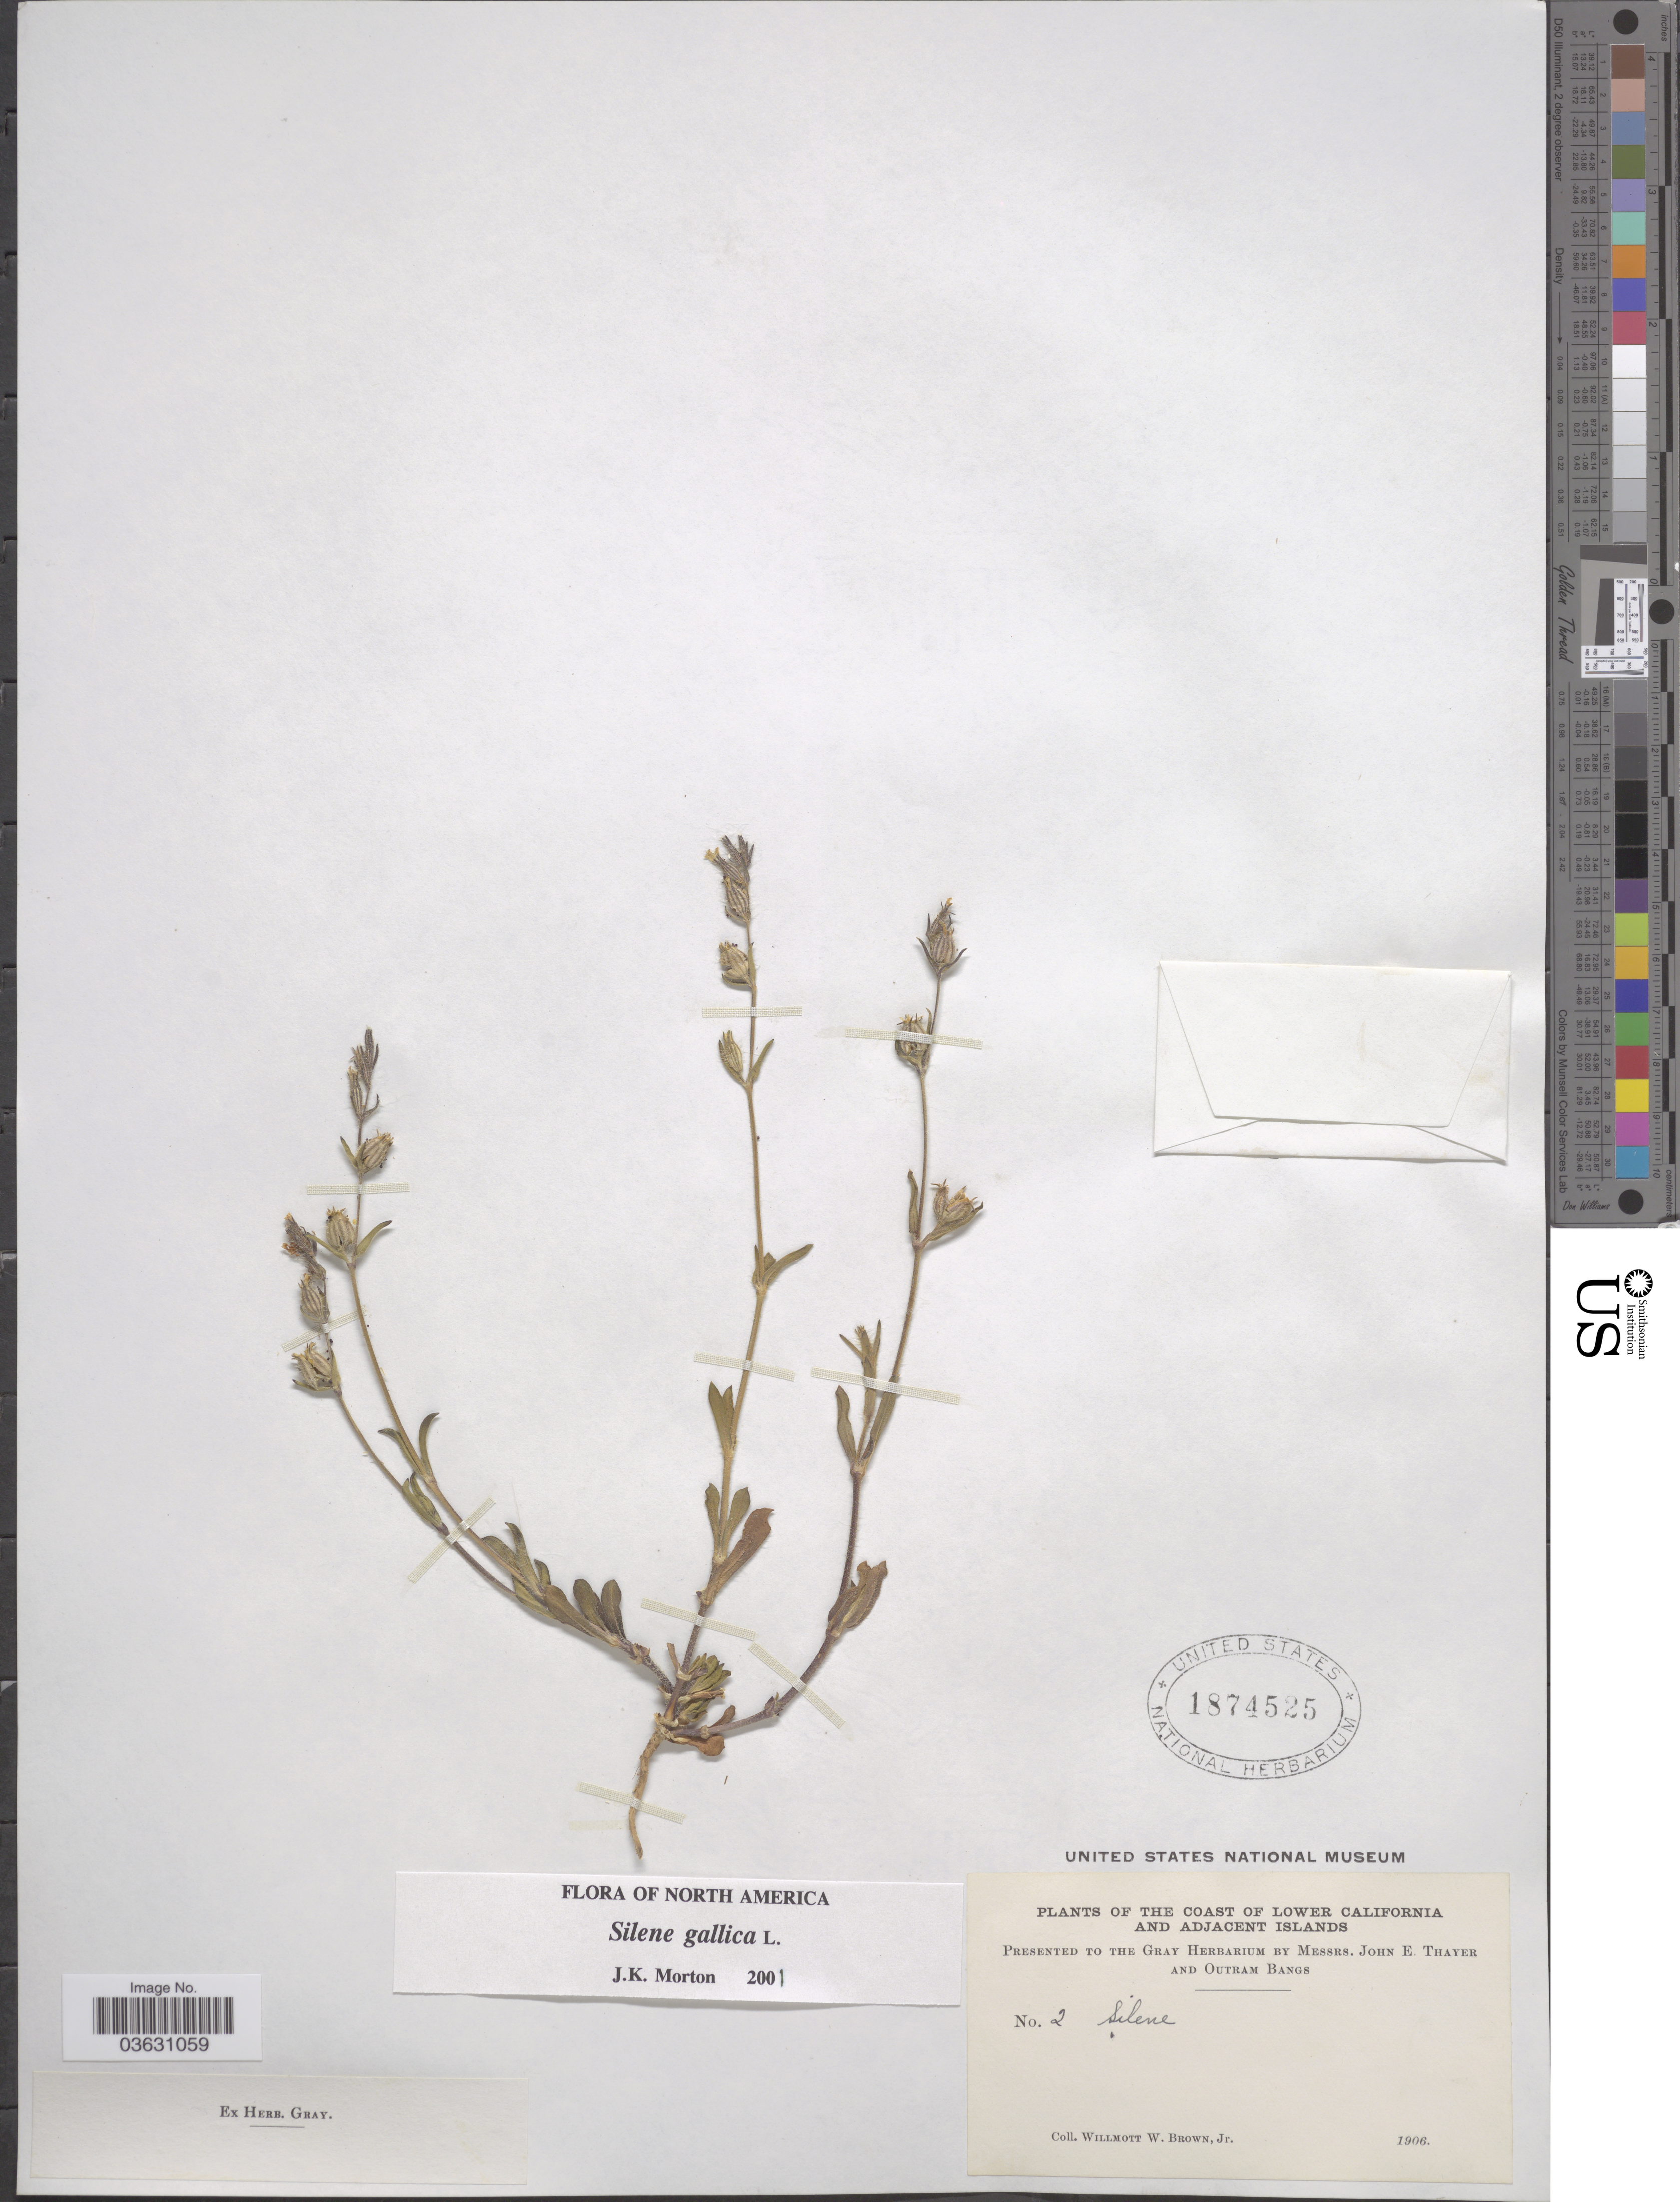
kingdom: Plantae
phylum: Tracheophyta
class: Magnoliopsida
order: Caryophyllales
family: Caryophyllaceae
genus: Silene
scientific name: Silene gallica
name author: L.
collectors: W. W. Brown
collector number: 2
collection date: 1906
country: Mexico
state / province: Baja California Norte / Baja California Sur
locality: The Coast of Lower California and adjacent Islands.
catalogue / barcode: US 1874525